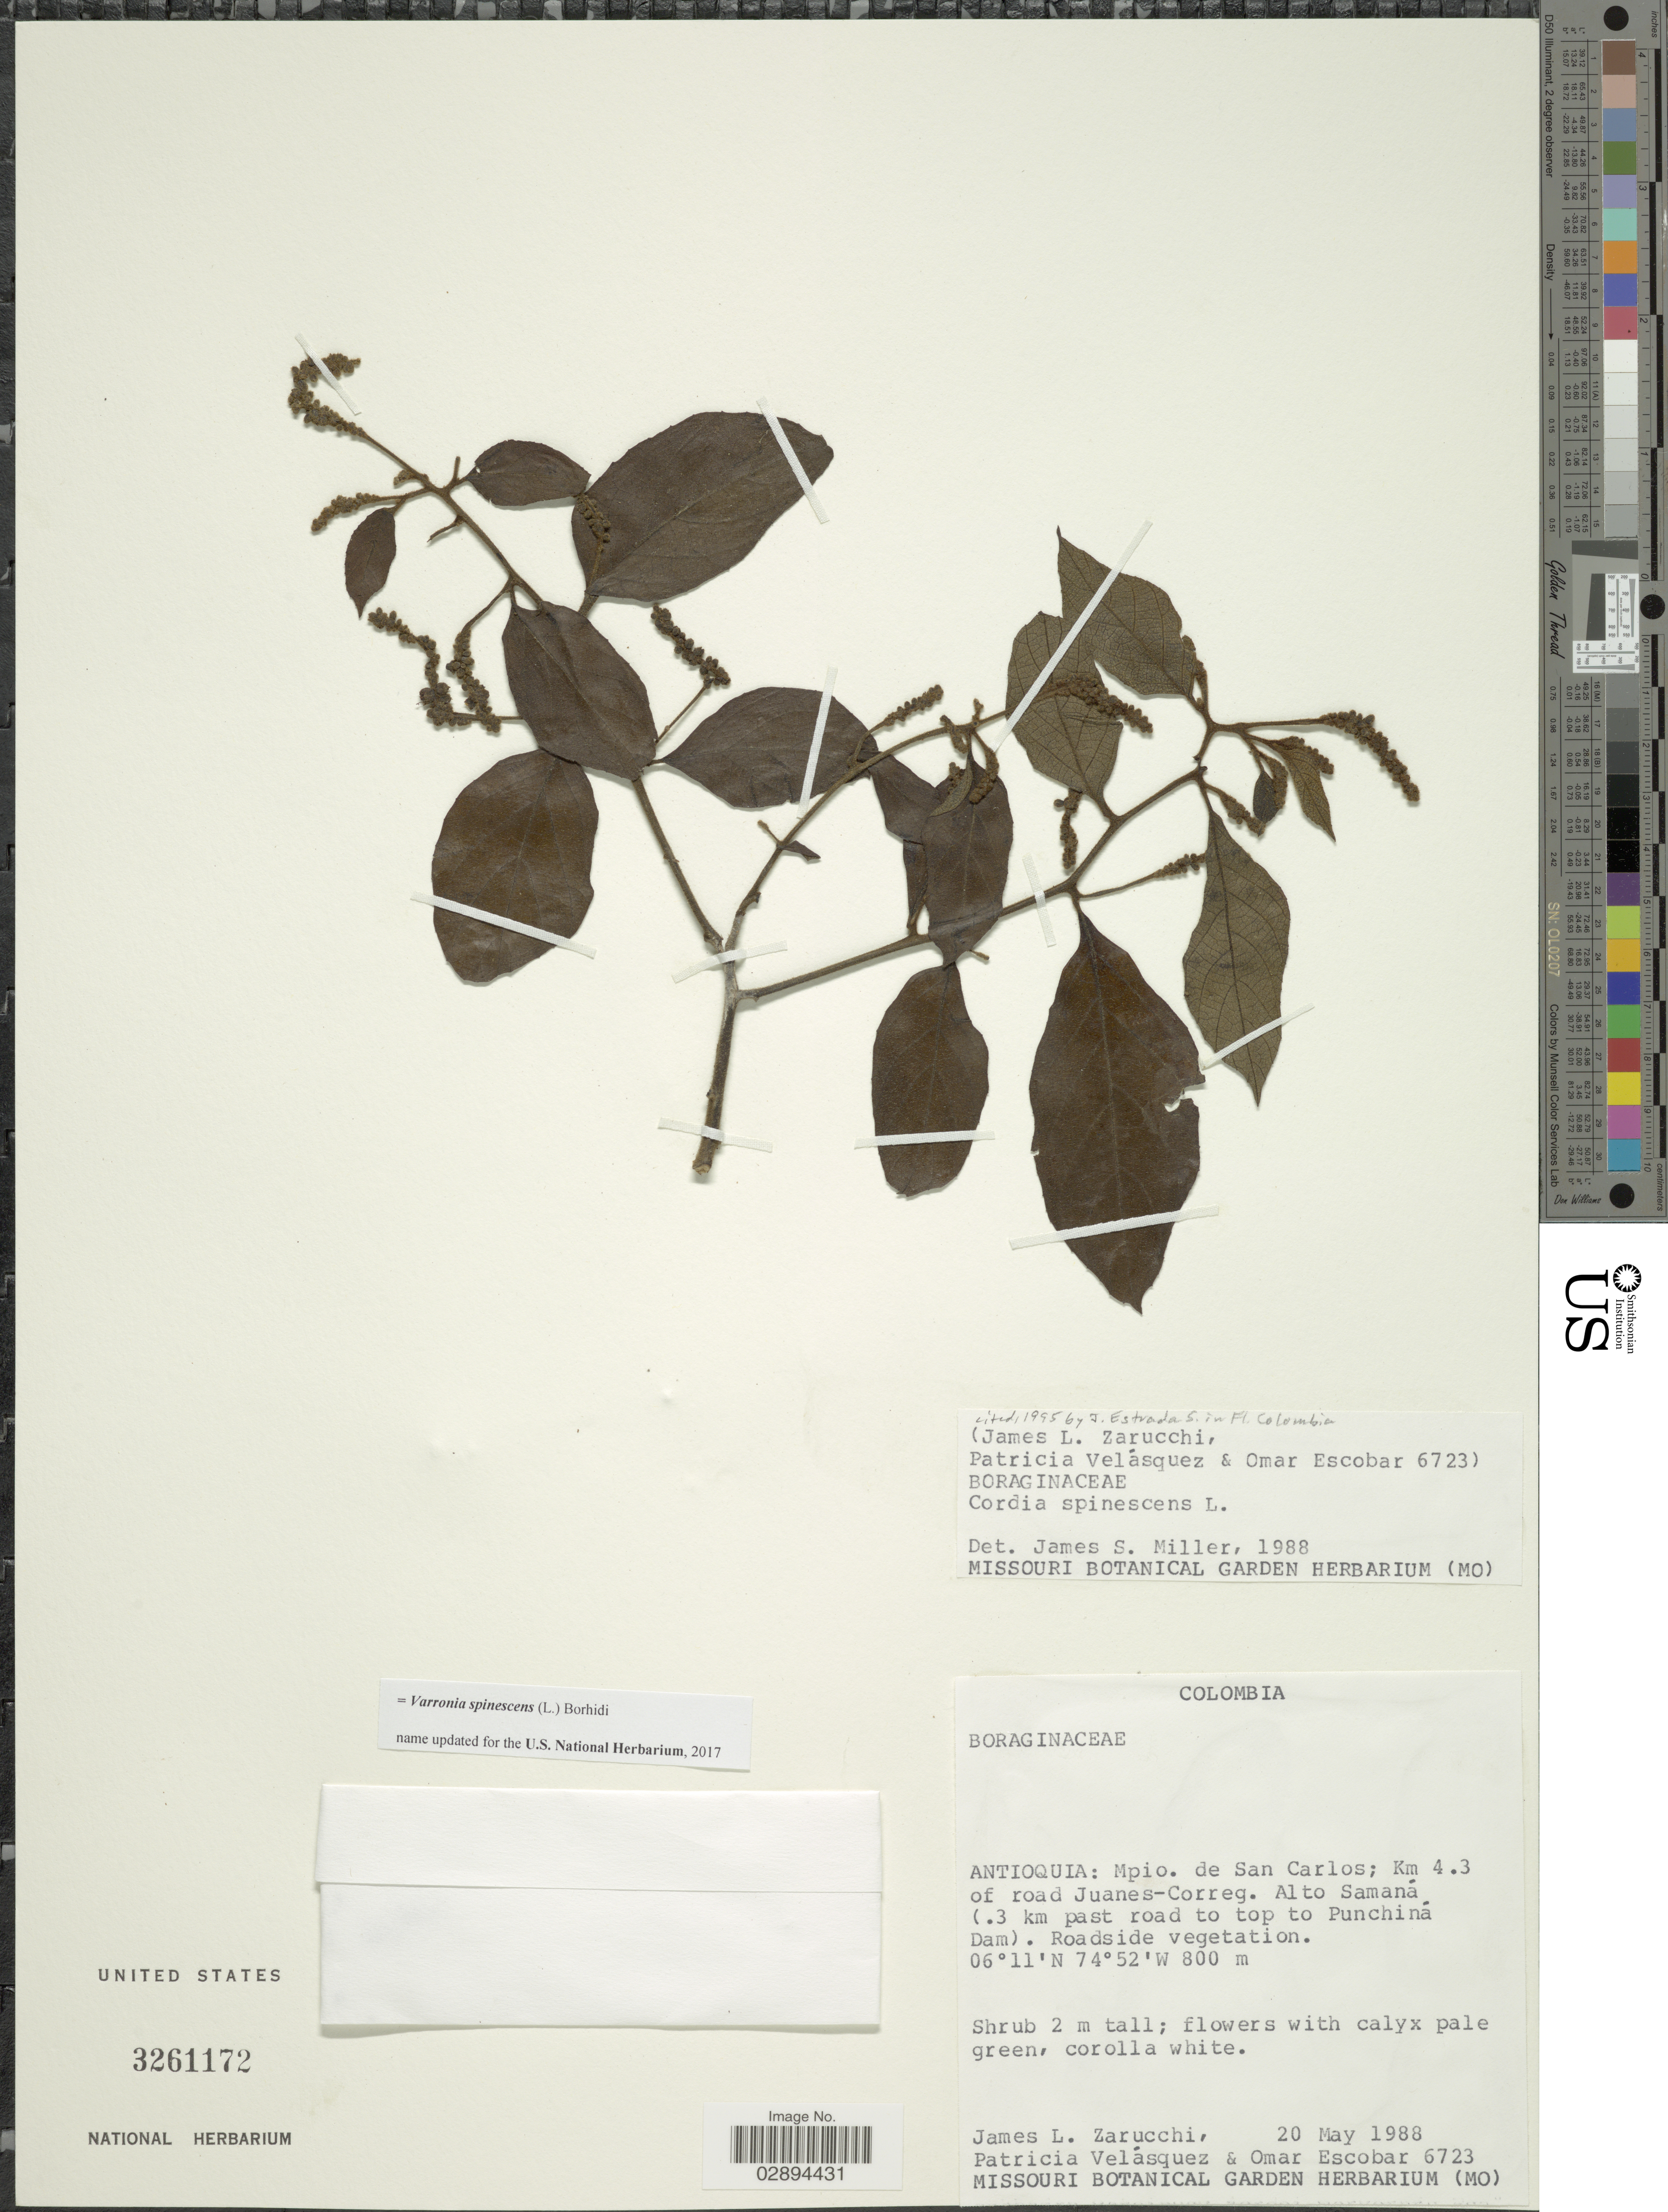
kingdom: Plantae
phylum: Tracheophyta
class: Magnoliopsida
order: Boraginales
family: Cordiaceae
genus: Varronia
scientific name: Varronia spinescens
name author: (L.) Borhidi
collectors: J. L. Zarucchi, P. Velasquez & O. Escobar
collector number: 6723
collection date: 1988-05-20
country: Colombia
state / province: Antioquia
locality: Mpio. de San Carlos, Km 4.3 of road Juanes-Correg., Alto Samaná (3 km past road to top to Punchiná Dam).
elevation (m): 800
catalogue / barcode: US 3261172